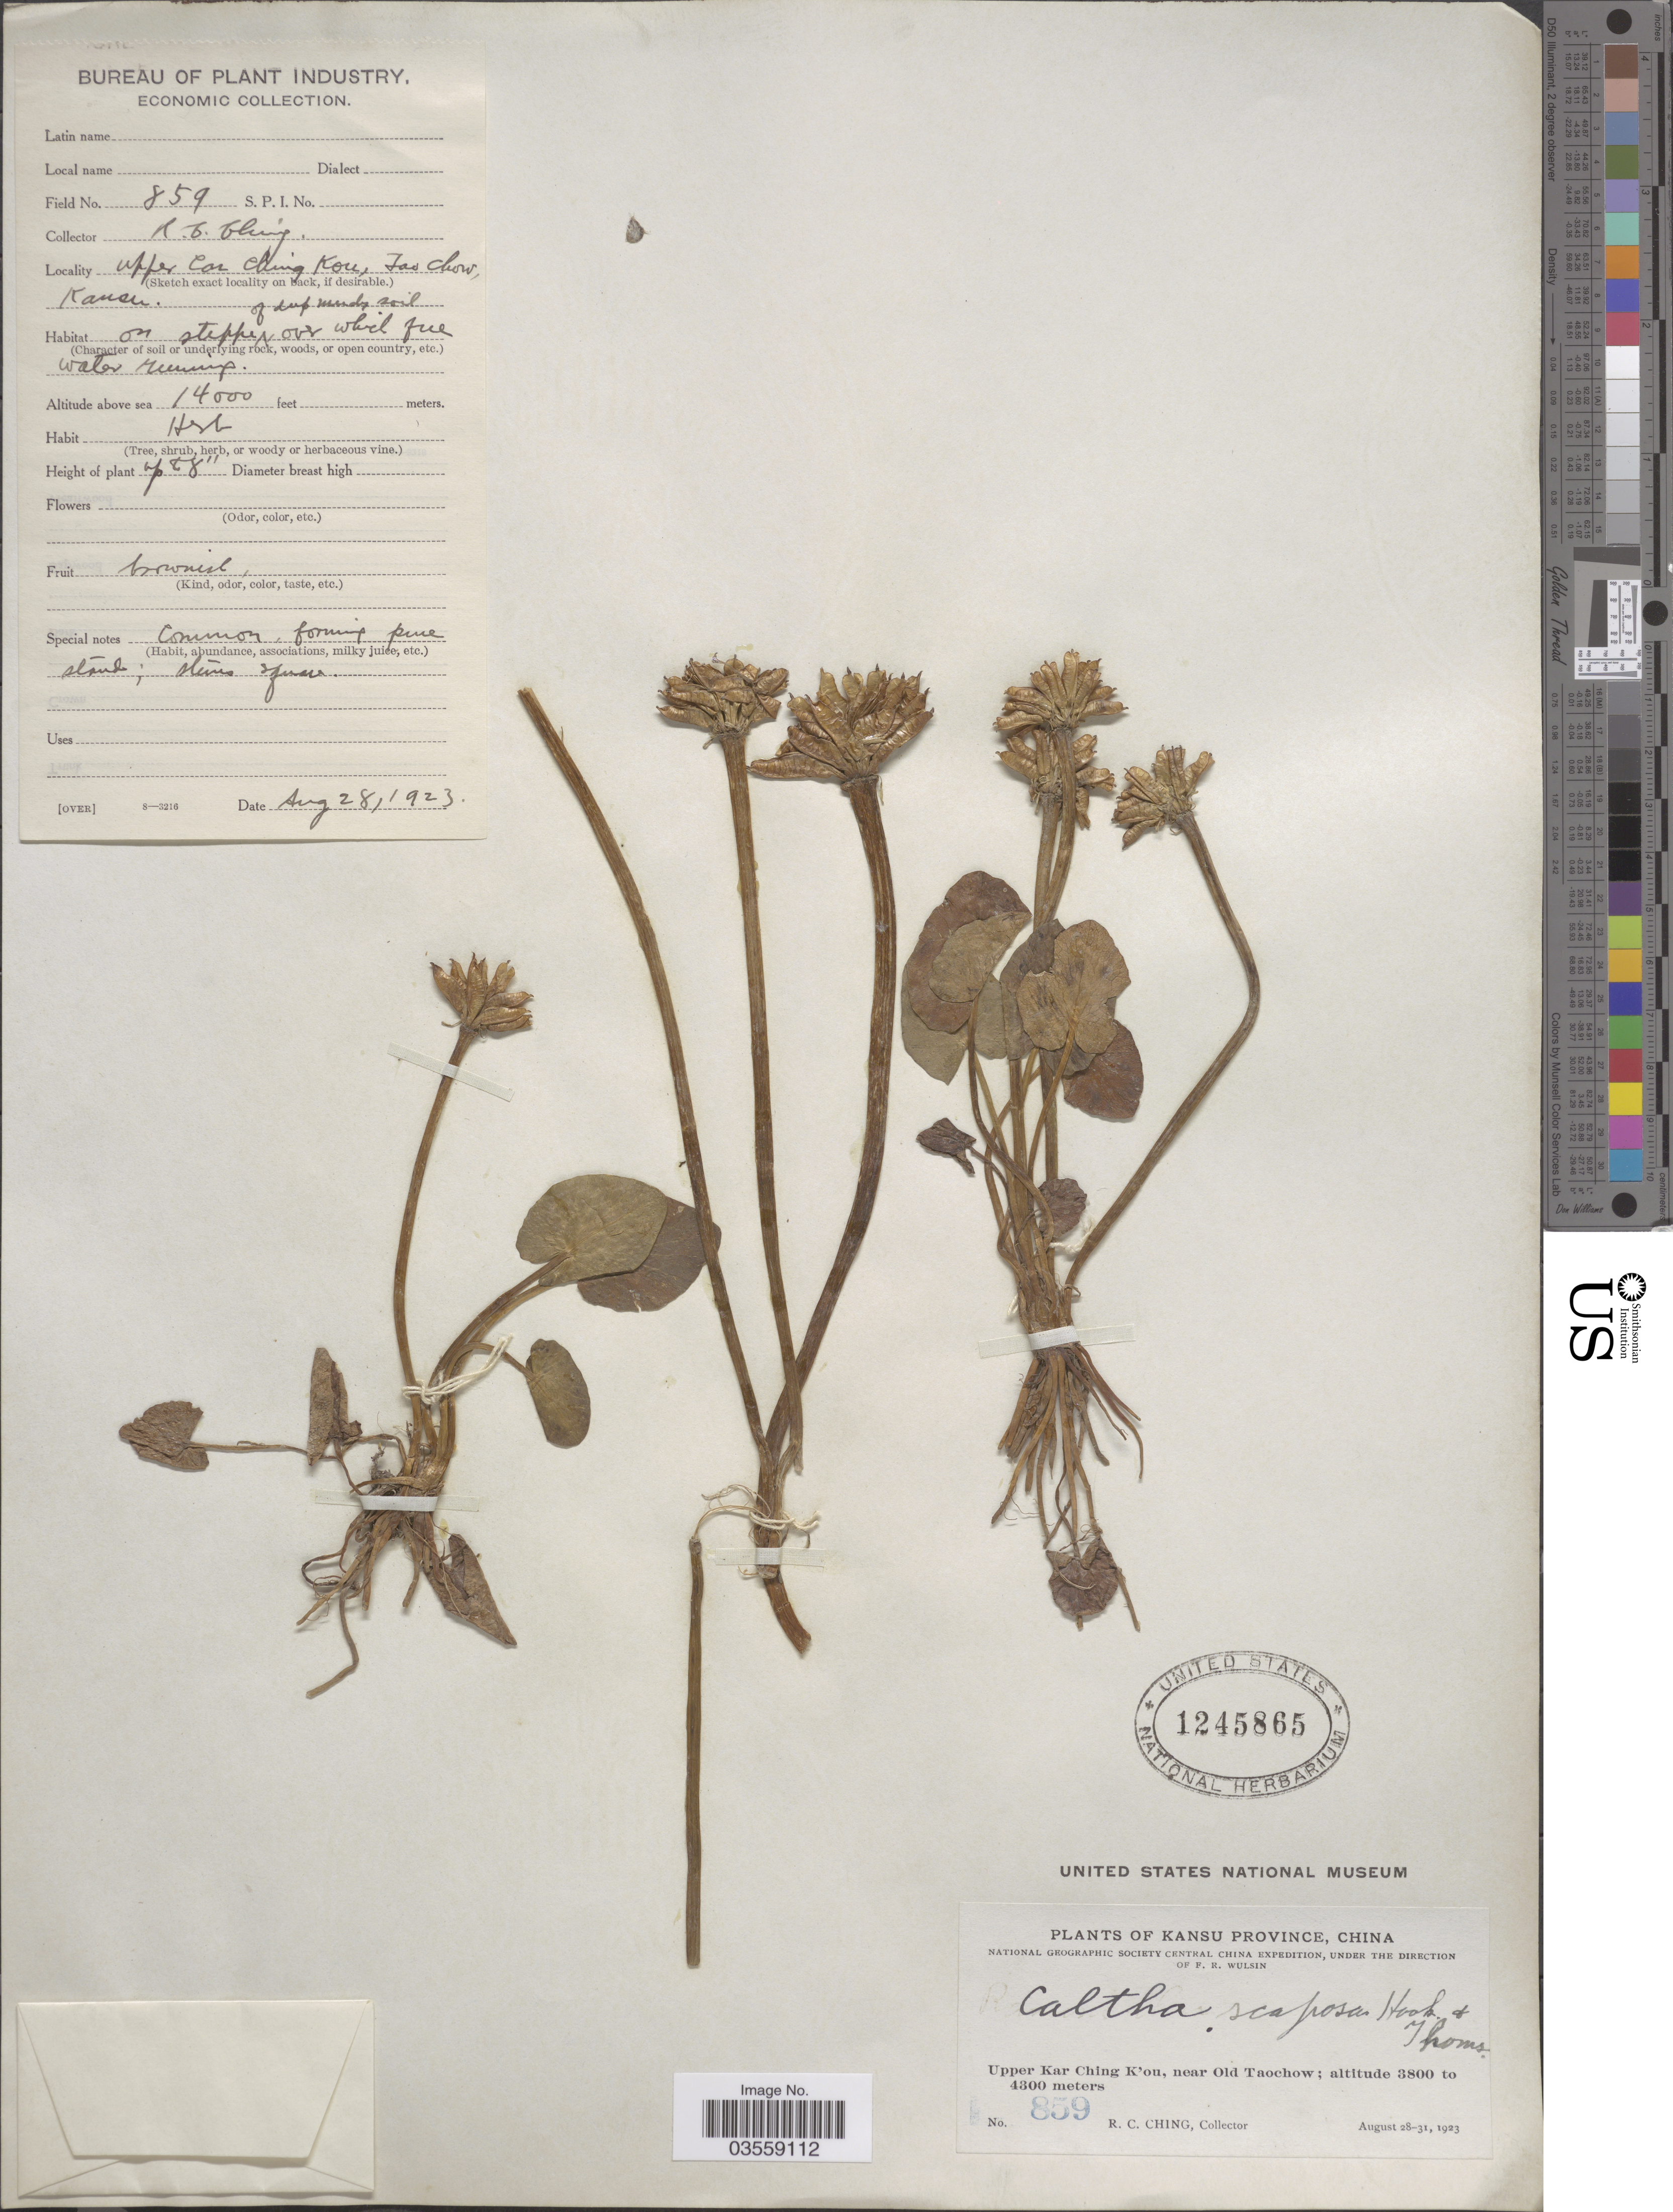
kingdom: Plantae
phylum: Tracheophyta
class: Magnoliopsida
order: Ranunculales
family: Ranunculaceae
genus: Caltha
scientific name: Caltha scaposa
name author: Hook. f. & Thoms.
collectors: R. C. Ching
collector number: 859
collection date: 1923-08-28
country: China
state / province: Gansu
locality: Kansu Province. Upper Kar Ching K'ou, near Old Taochow.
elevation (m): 4267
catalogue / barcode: US 1245865